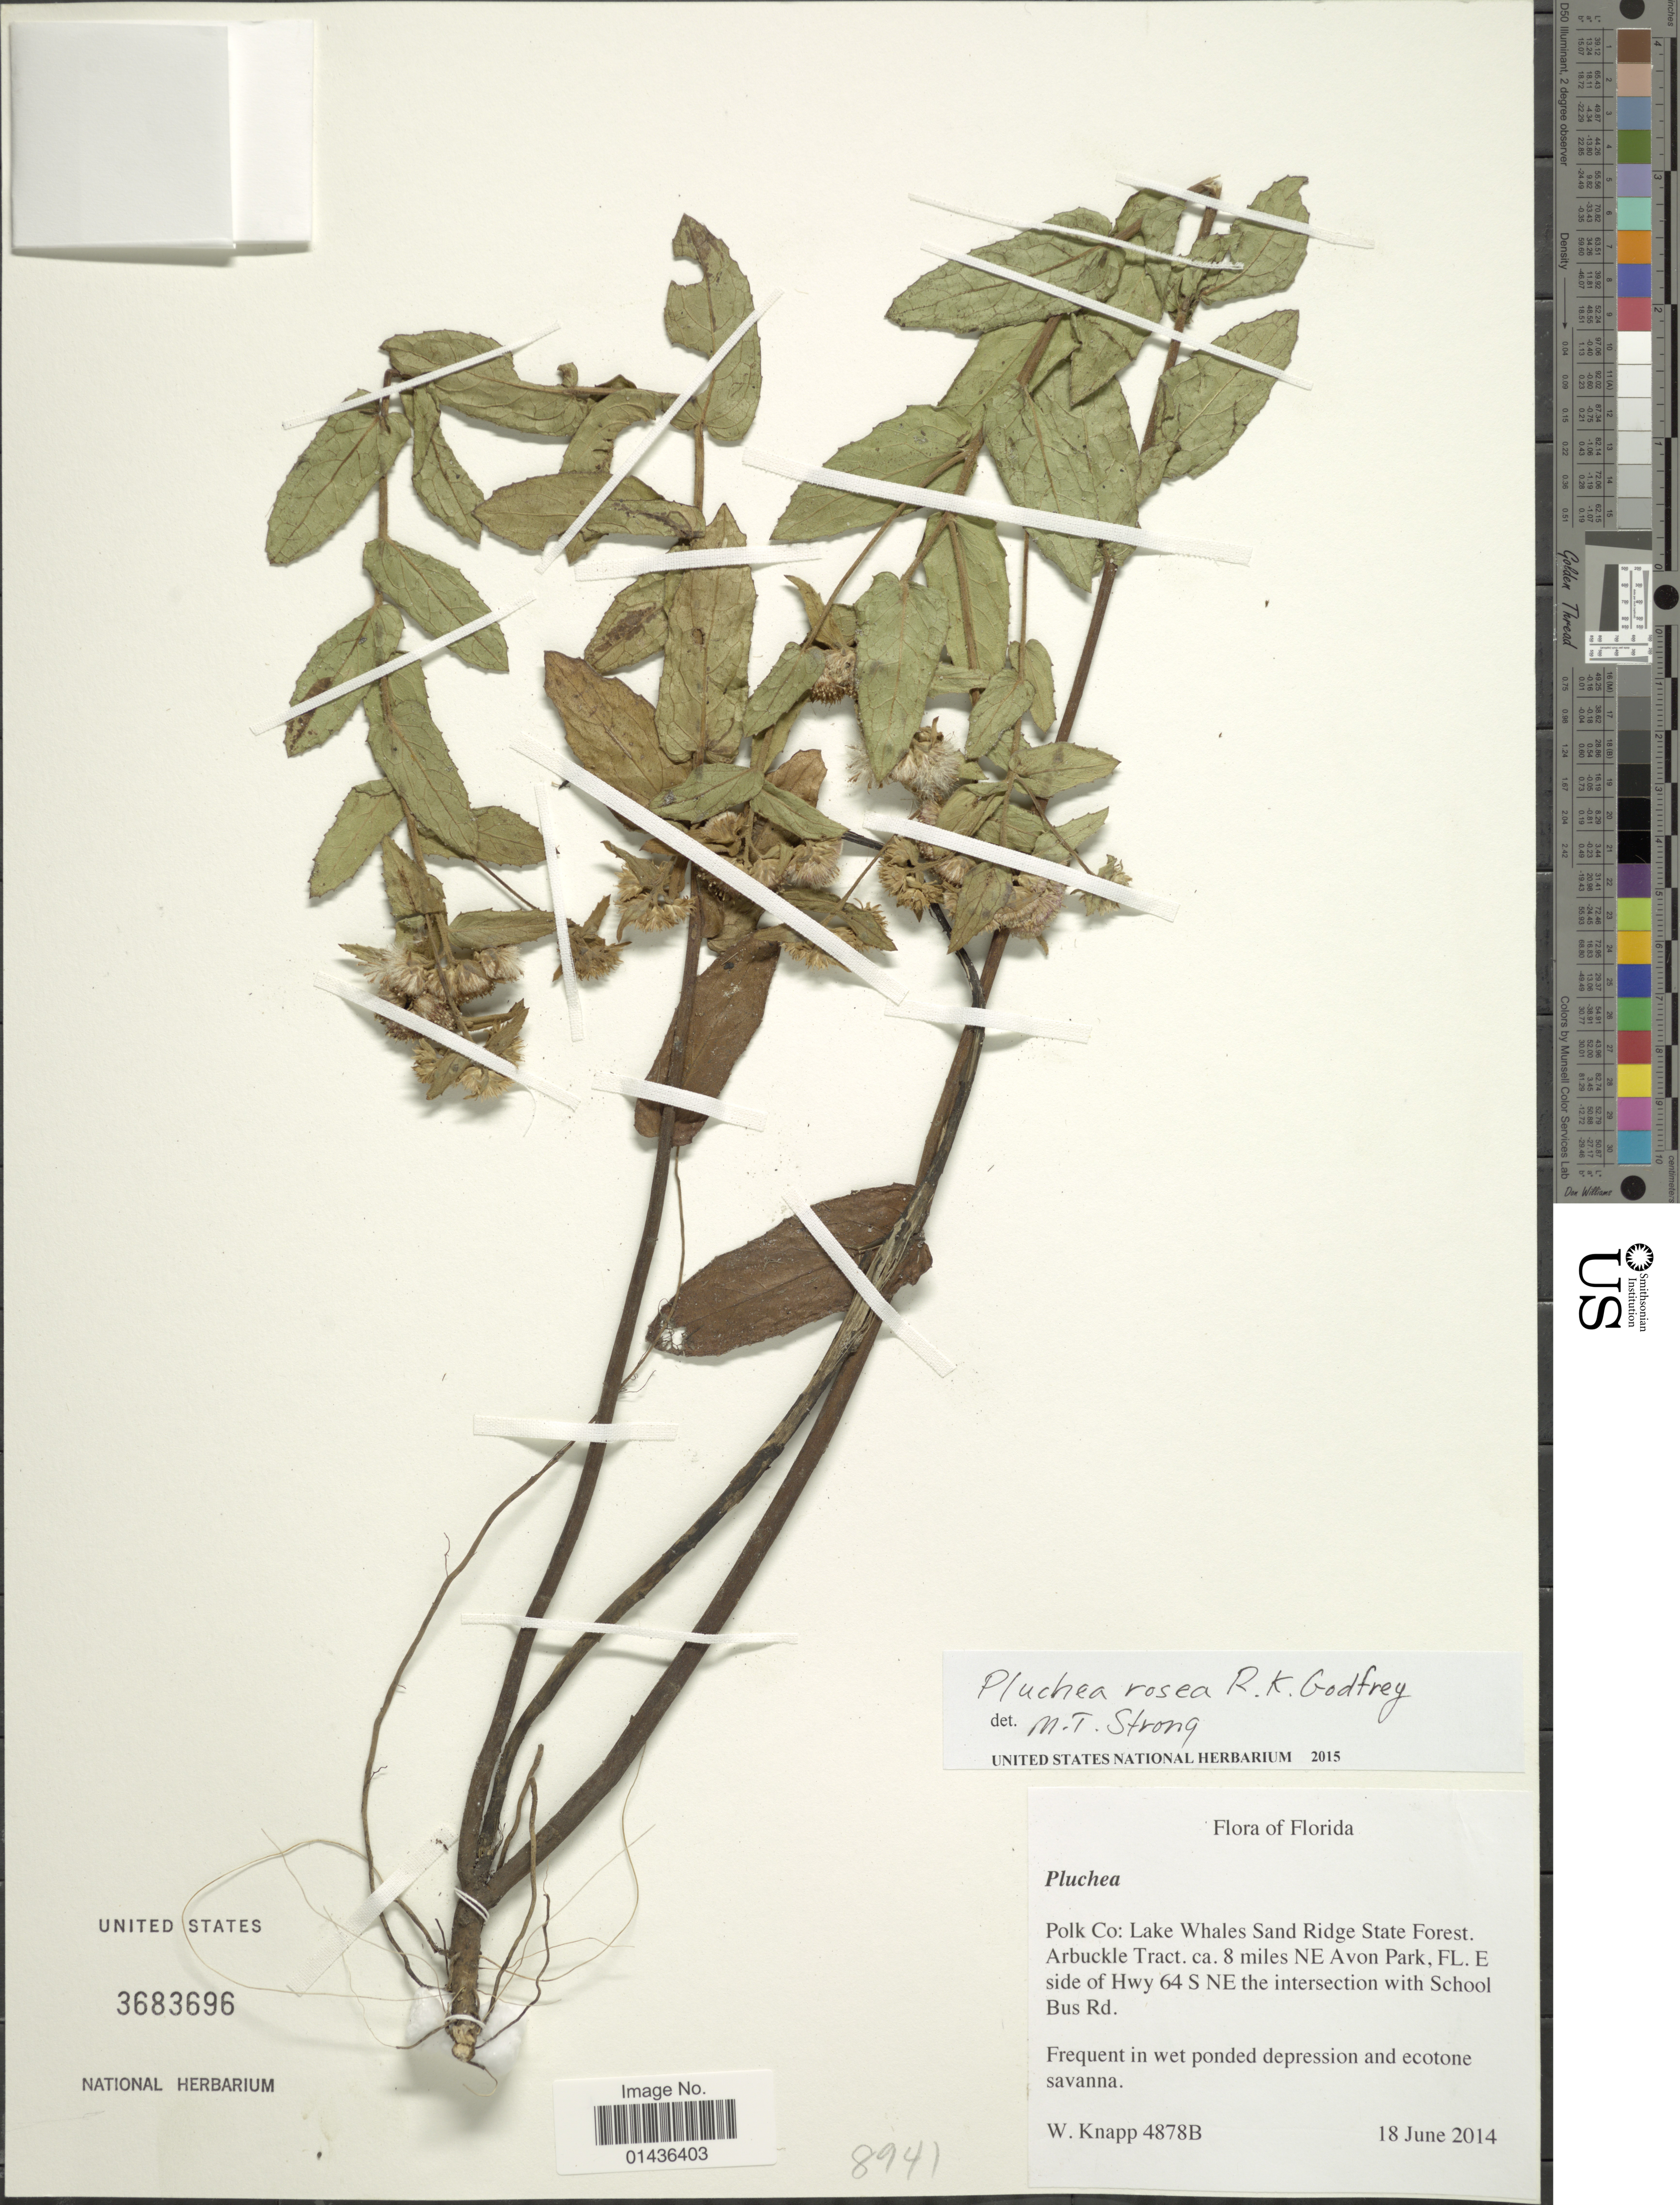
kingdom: Plantae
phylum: Tracheophyta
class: Magnoliopsida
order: Asterales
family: Asteraceae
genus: Pluchea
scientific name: Pluchea rosea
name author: R.K. Godfrey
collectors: W. Knapp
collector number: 487B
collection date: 2014-06-18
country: United States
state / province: Florida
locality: Polk Co., Lake Whales Sand Ridge State Forest, Arbuckle Tract, ca 8 miles NE Avon Park, FL. E side of Hwy 64 S NE the intersection with School Bus Rd.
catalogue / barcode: US 3683696